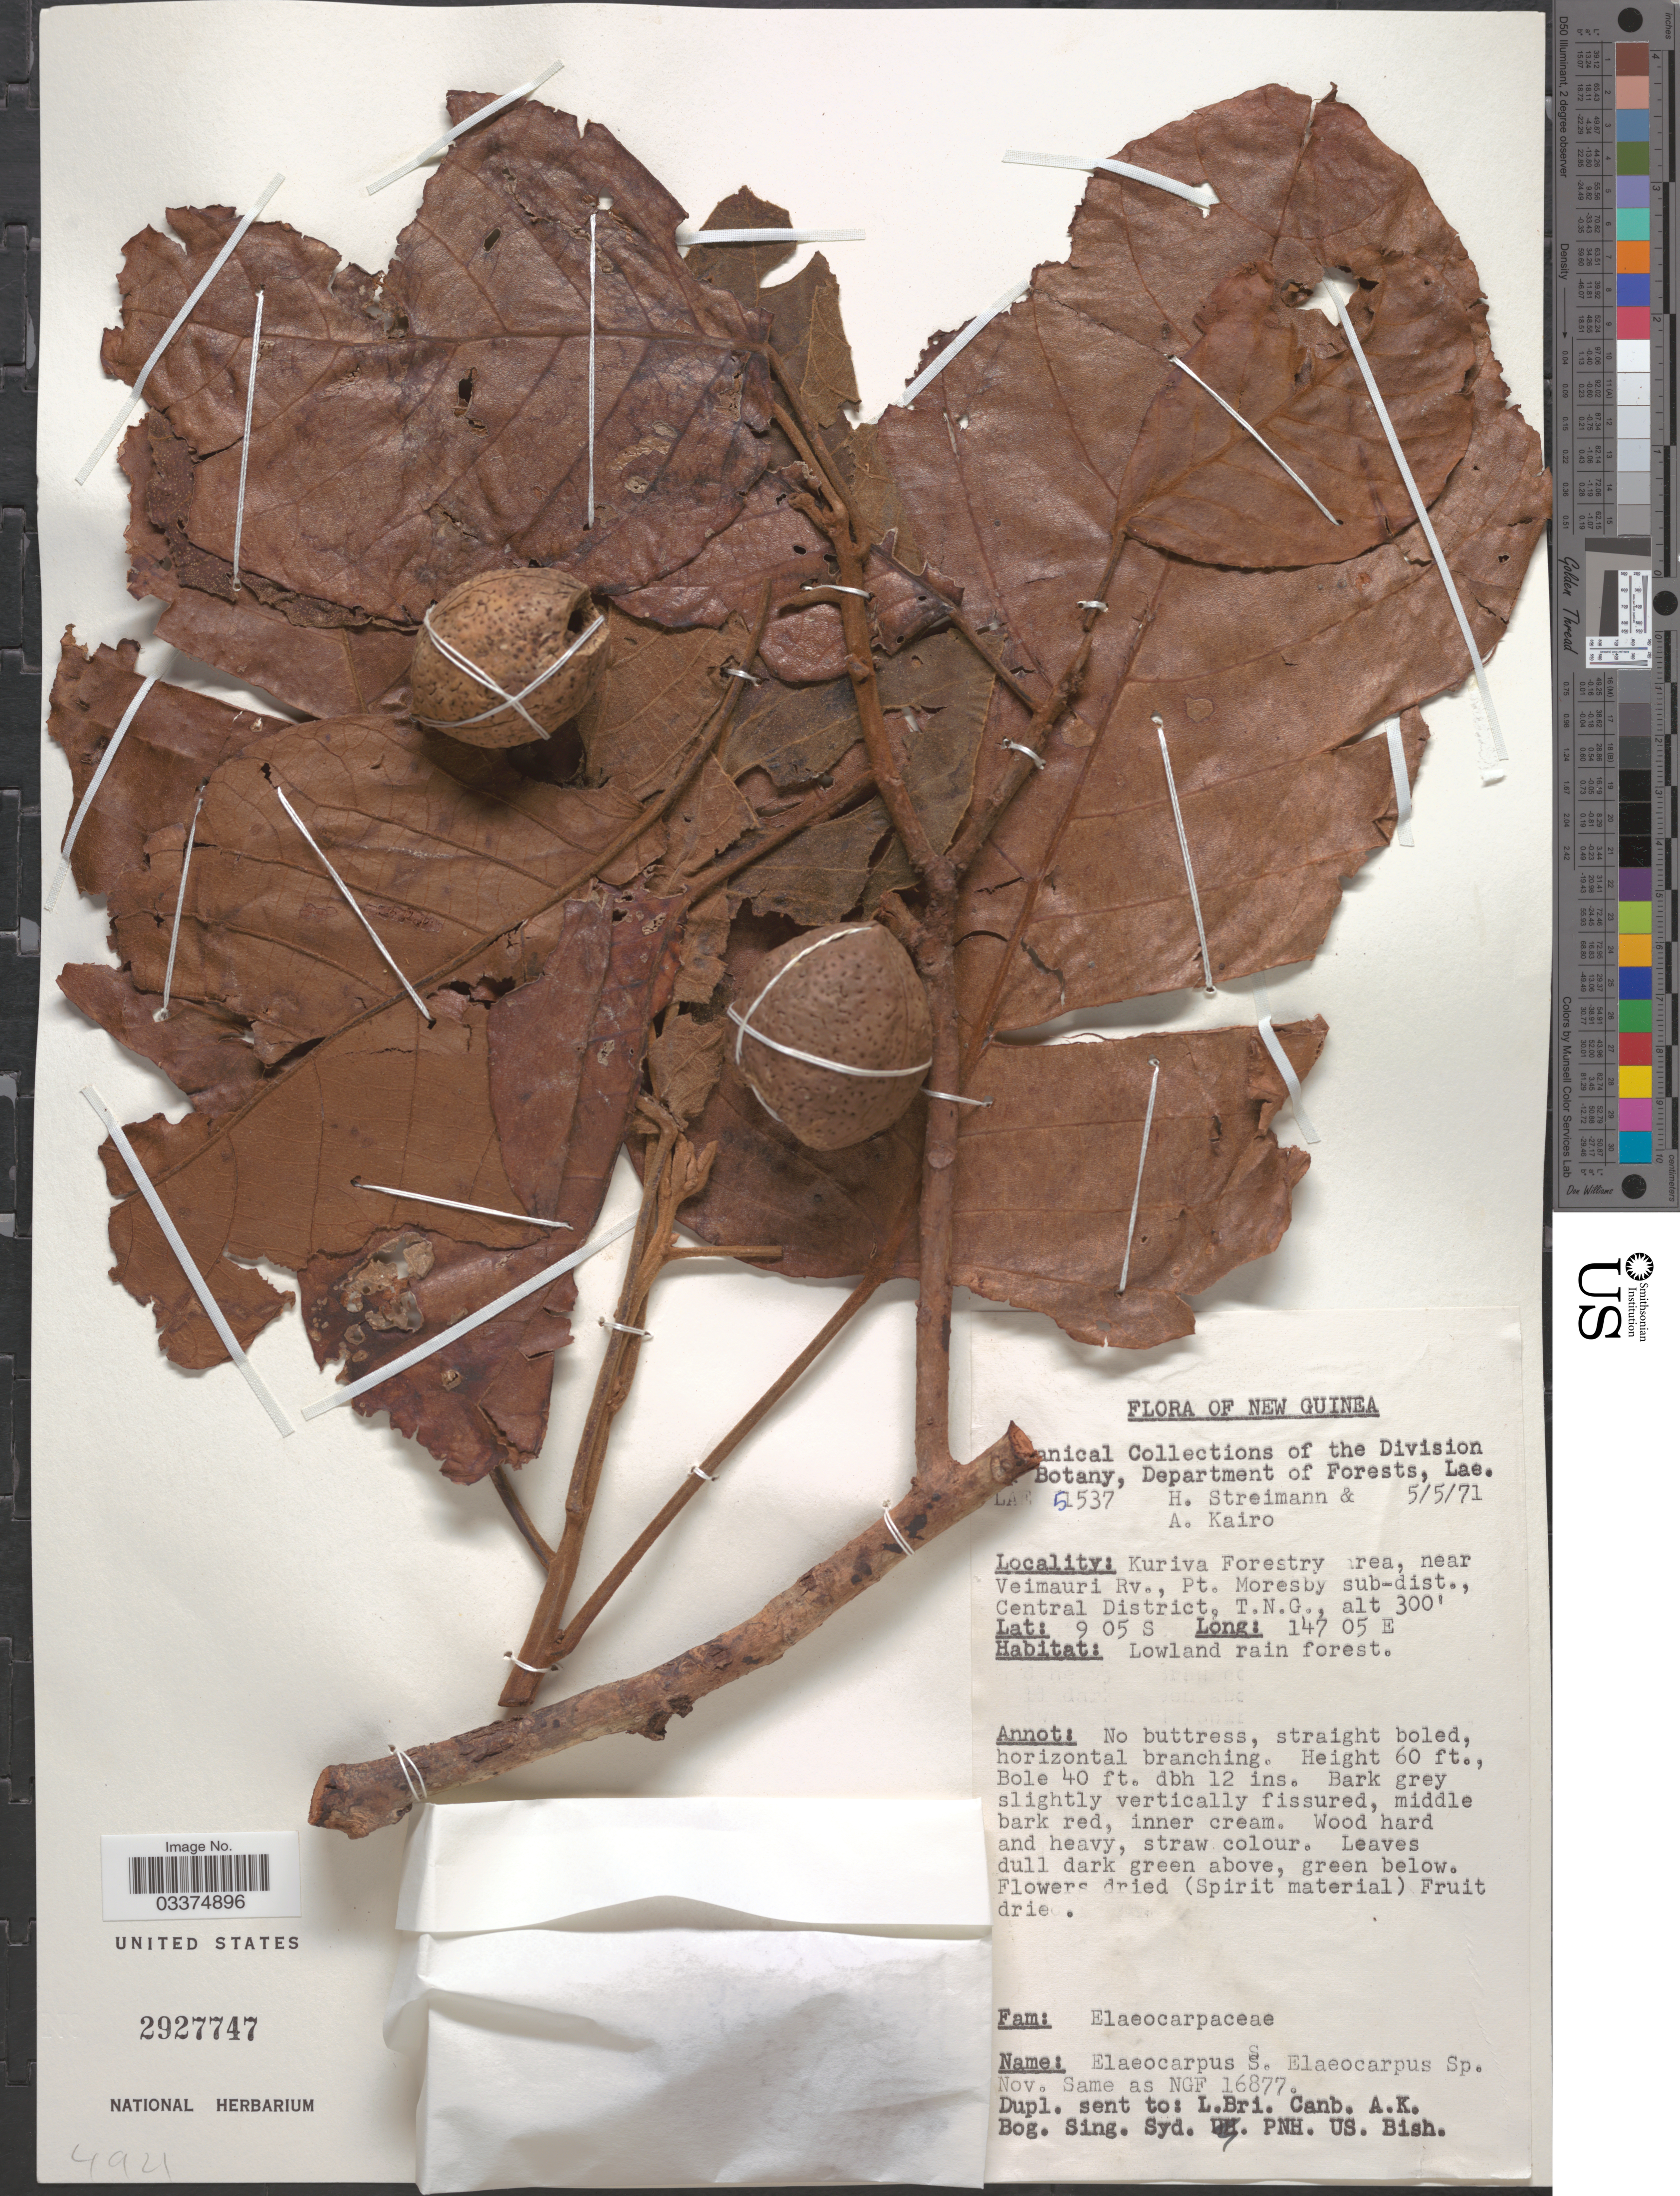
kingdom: Plantae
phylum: Tracheophyta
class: Magnoliopsida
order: Oxalidales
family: Elaeocarpaceae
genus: Elaeocarpus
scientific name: Elaeocarpus sp.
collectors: H. Streimann & A. Kairo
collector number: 51537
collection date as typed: Transcribed d/m/y: 5/5/71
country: Papua New Guinea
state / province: Central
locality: New Guinea. Kuriva Forestry area, near Veimauri Rv., Pt. Moresby sub-dist., Central District, T. N. G.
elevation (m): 91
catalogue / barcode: US 2927747